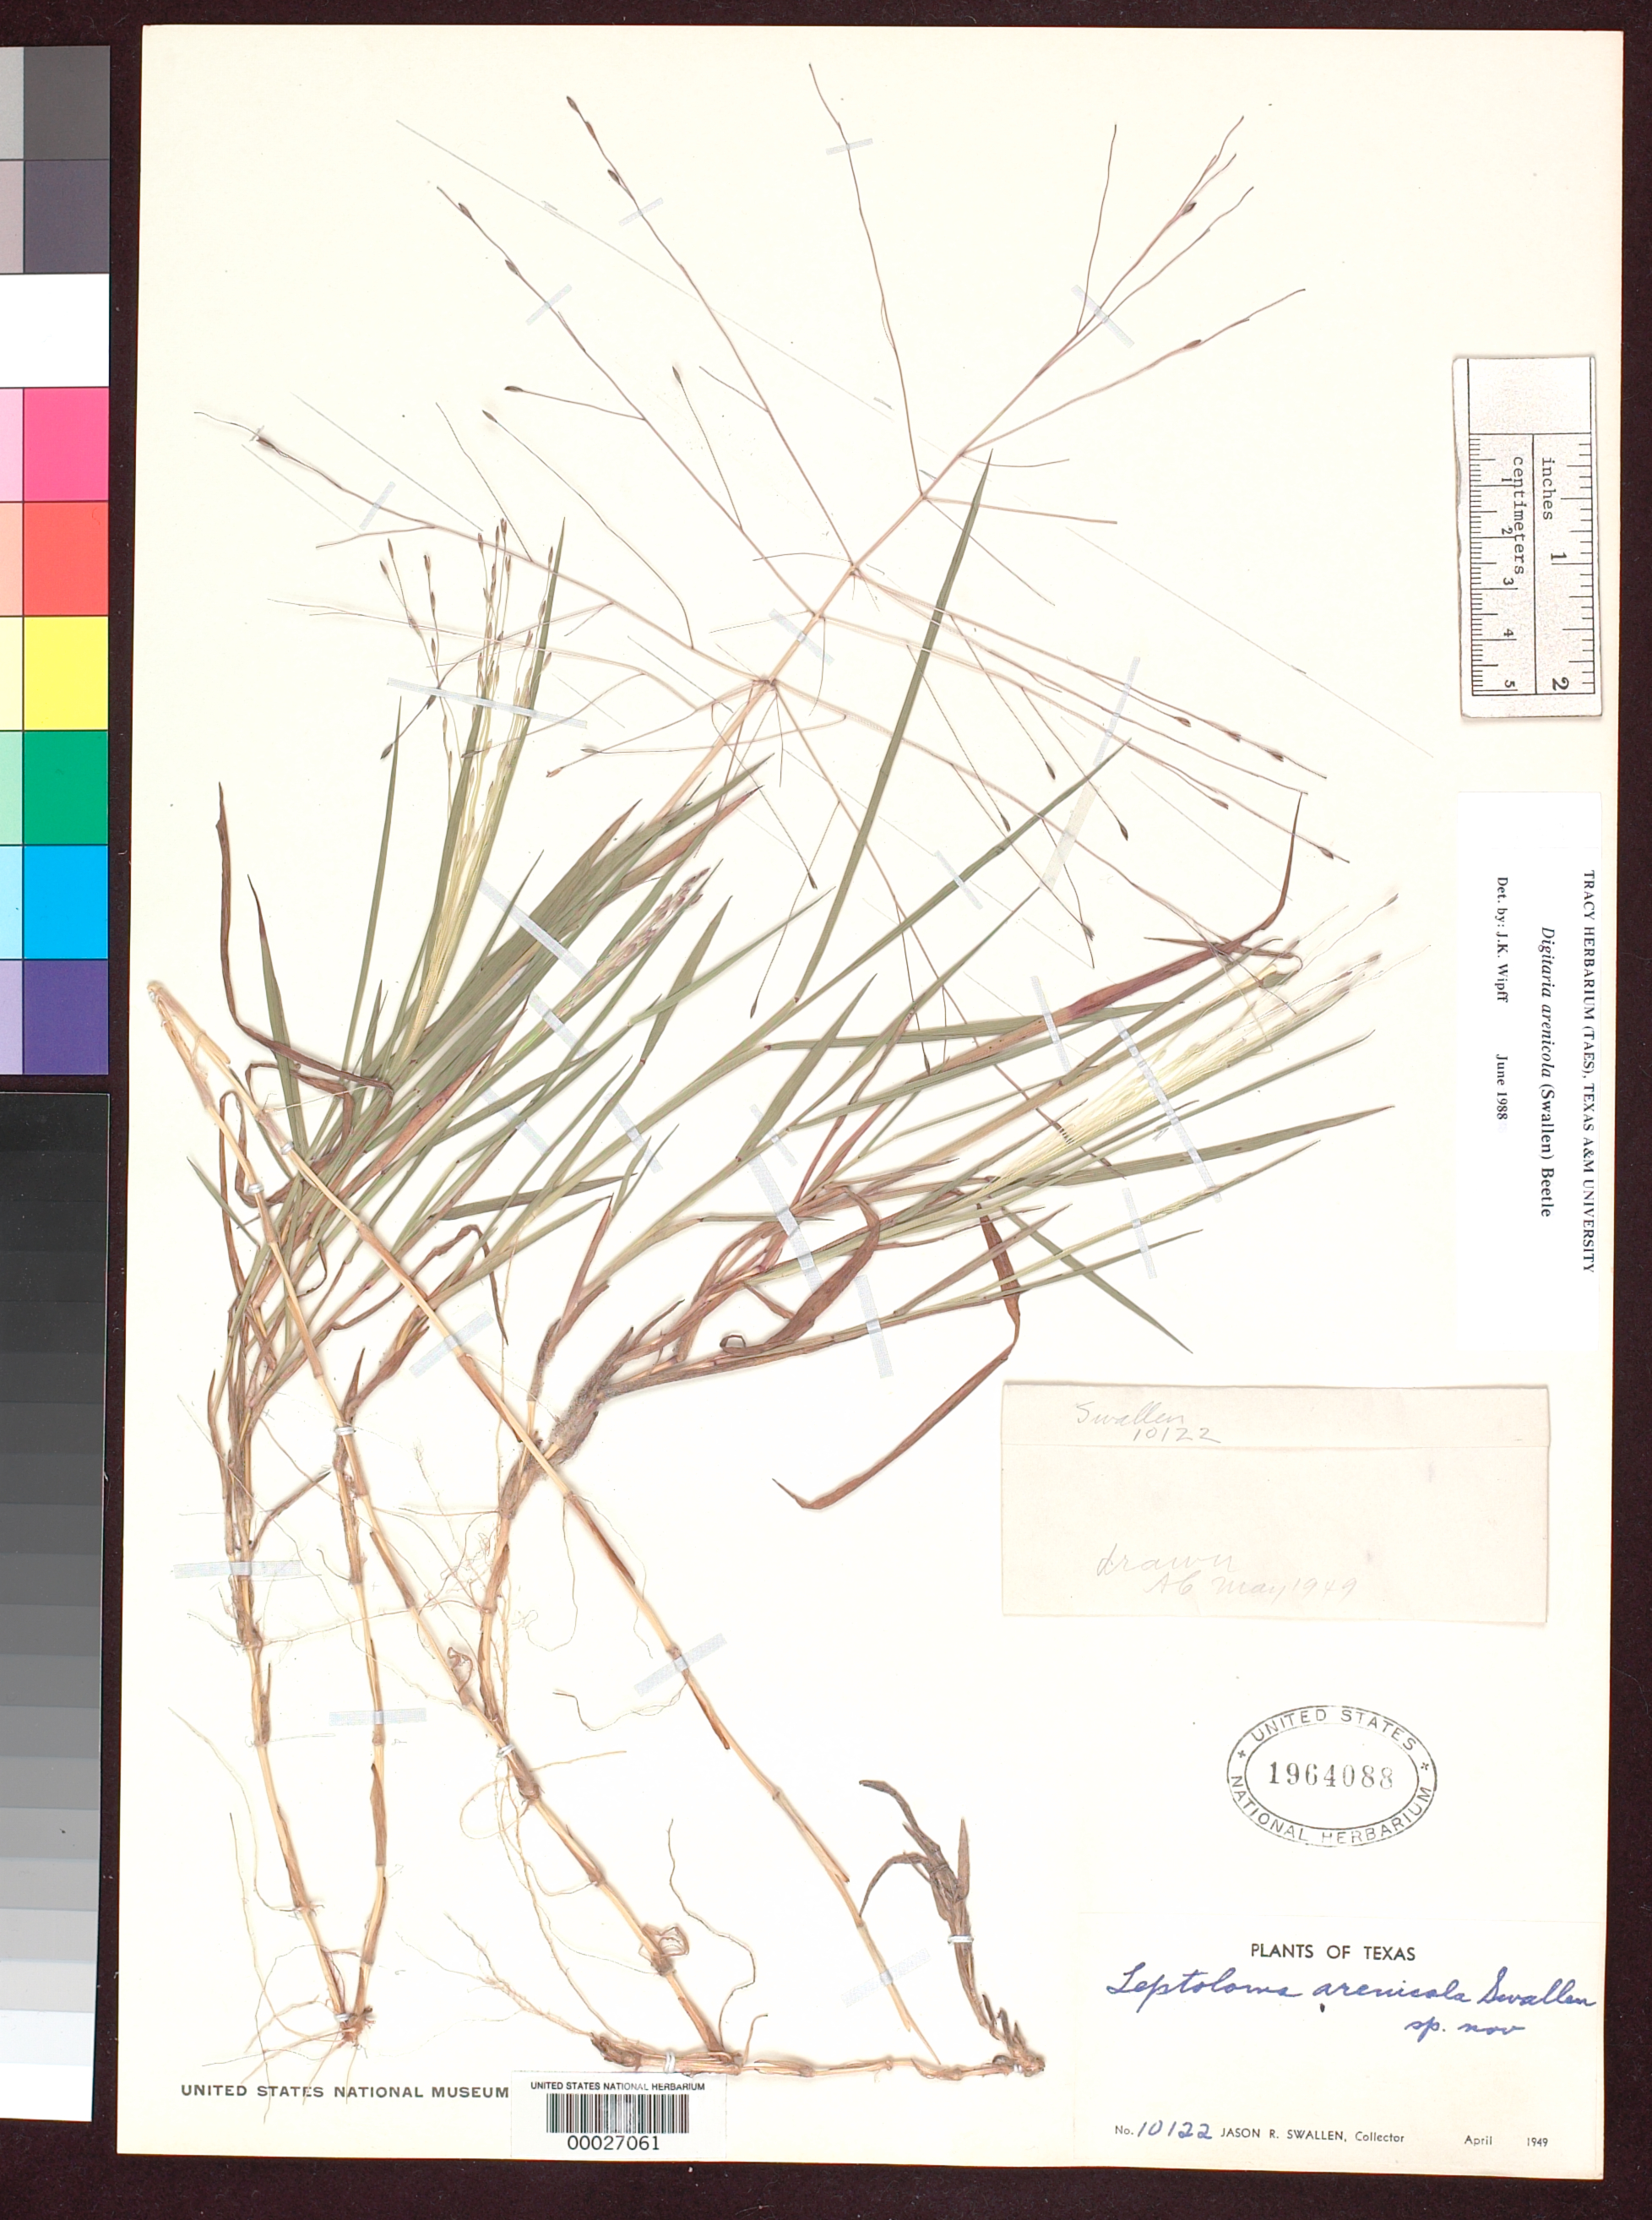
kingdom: Plantae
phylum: Tracheophyta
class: Liliopsida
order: Poales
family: Poaceae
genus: Leptoloma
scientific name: Leptoloma arenicola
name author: Swallen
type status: Holotype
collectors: J. R. Swallen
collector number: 10122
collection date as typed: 23 Apr 1949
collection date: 1949-04-23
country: United States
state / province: Texas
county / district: Kenedy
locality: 8-1/2 mi S. of Sarita.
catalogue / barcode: US 1964088